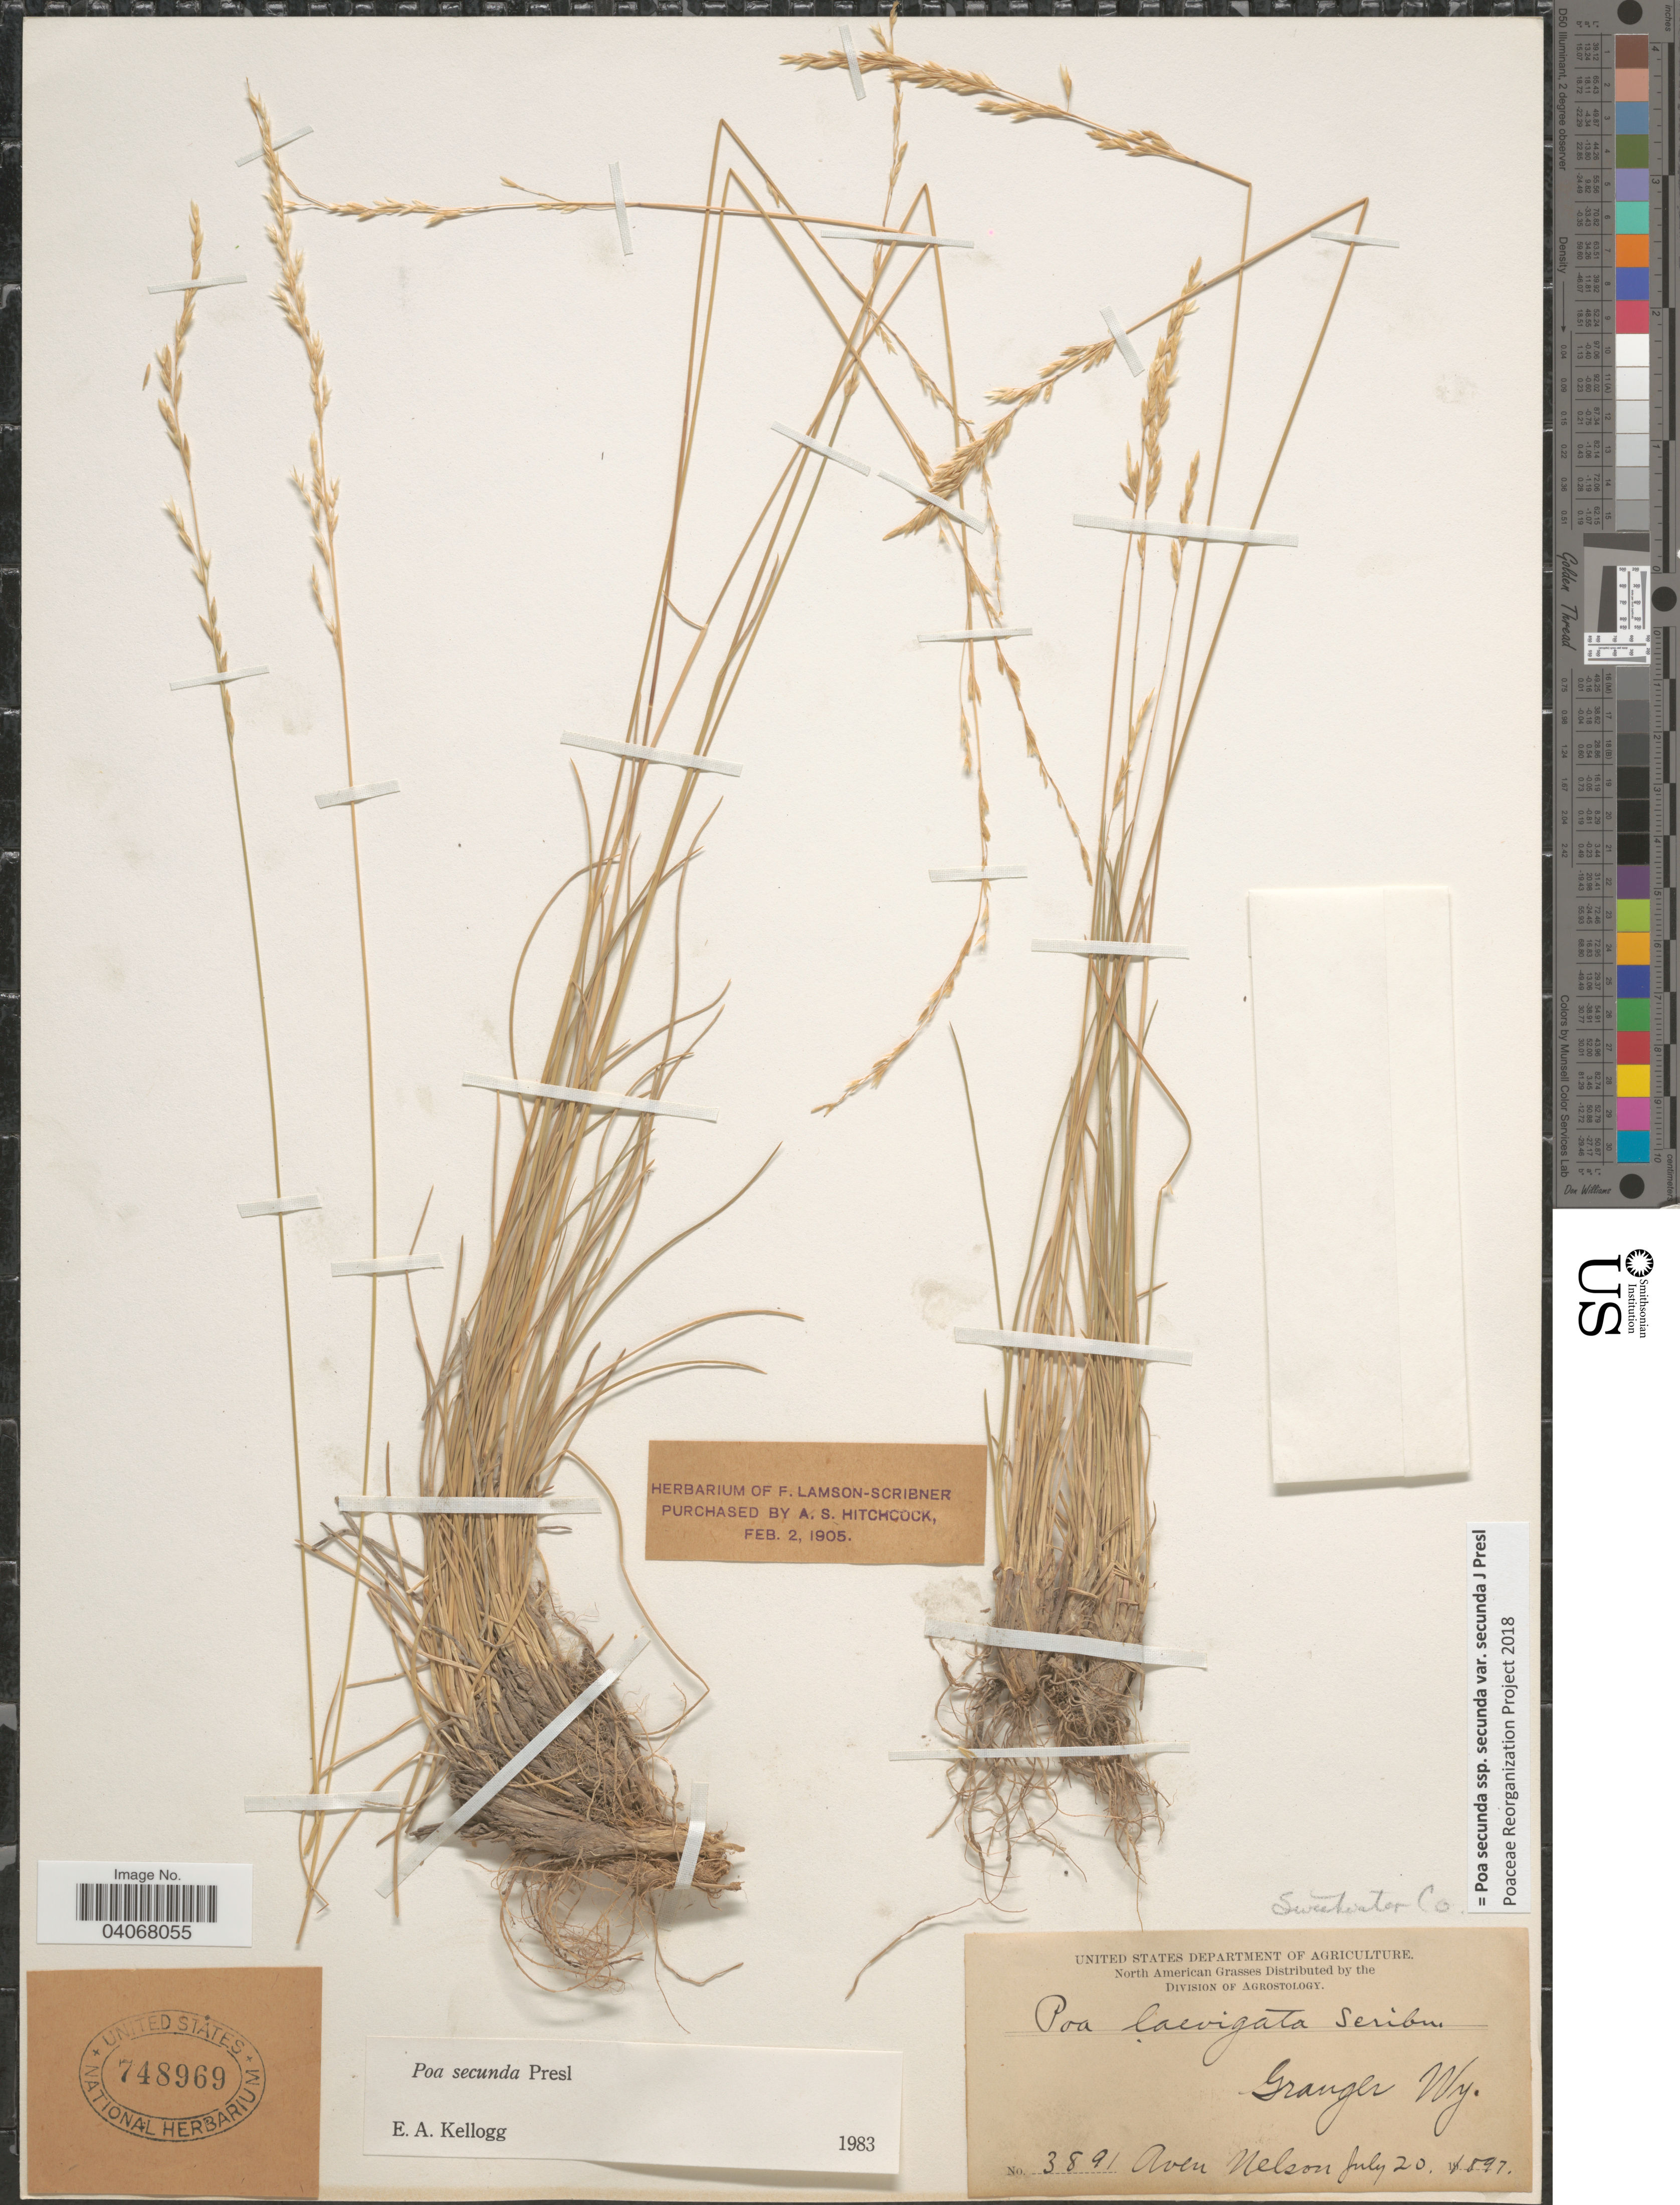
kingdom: Plantae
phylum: Tracheophyta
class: Liliopsida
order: Poales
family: Poaceae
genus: Poa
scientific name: Poa secunda subsp. secunda var. secunda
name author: J. Presl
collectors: A. Nelson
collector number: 3891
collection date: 1897-07-20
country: United States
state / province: Wyoming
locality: Granger. Sweetwater Co.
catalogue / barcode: US 748969